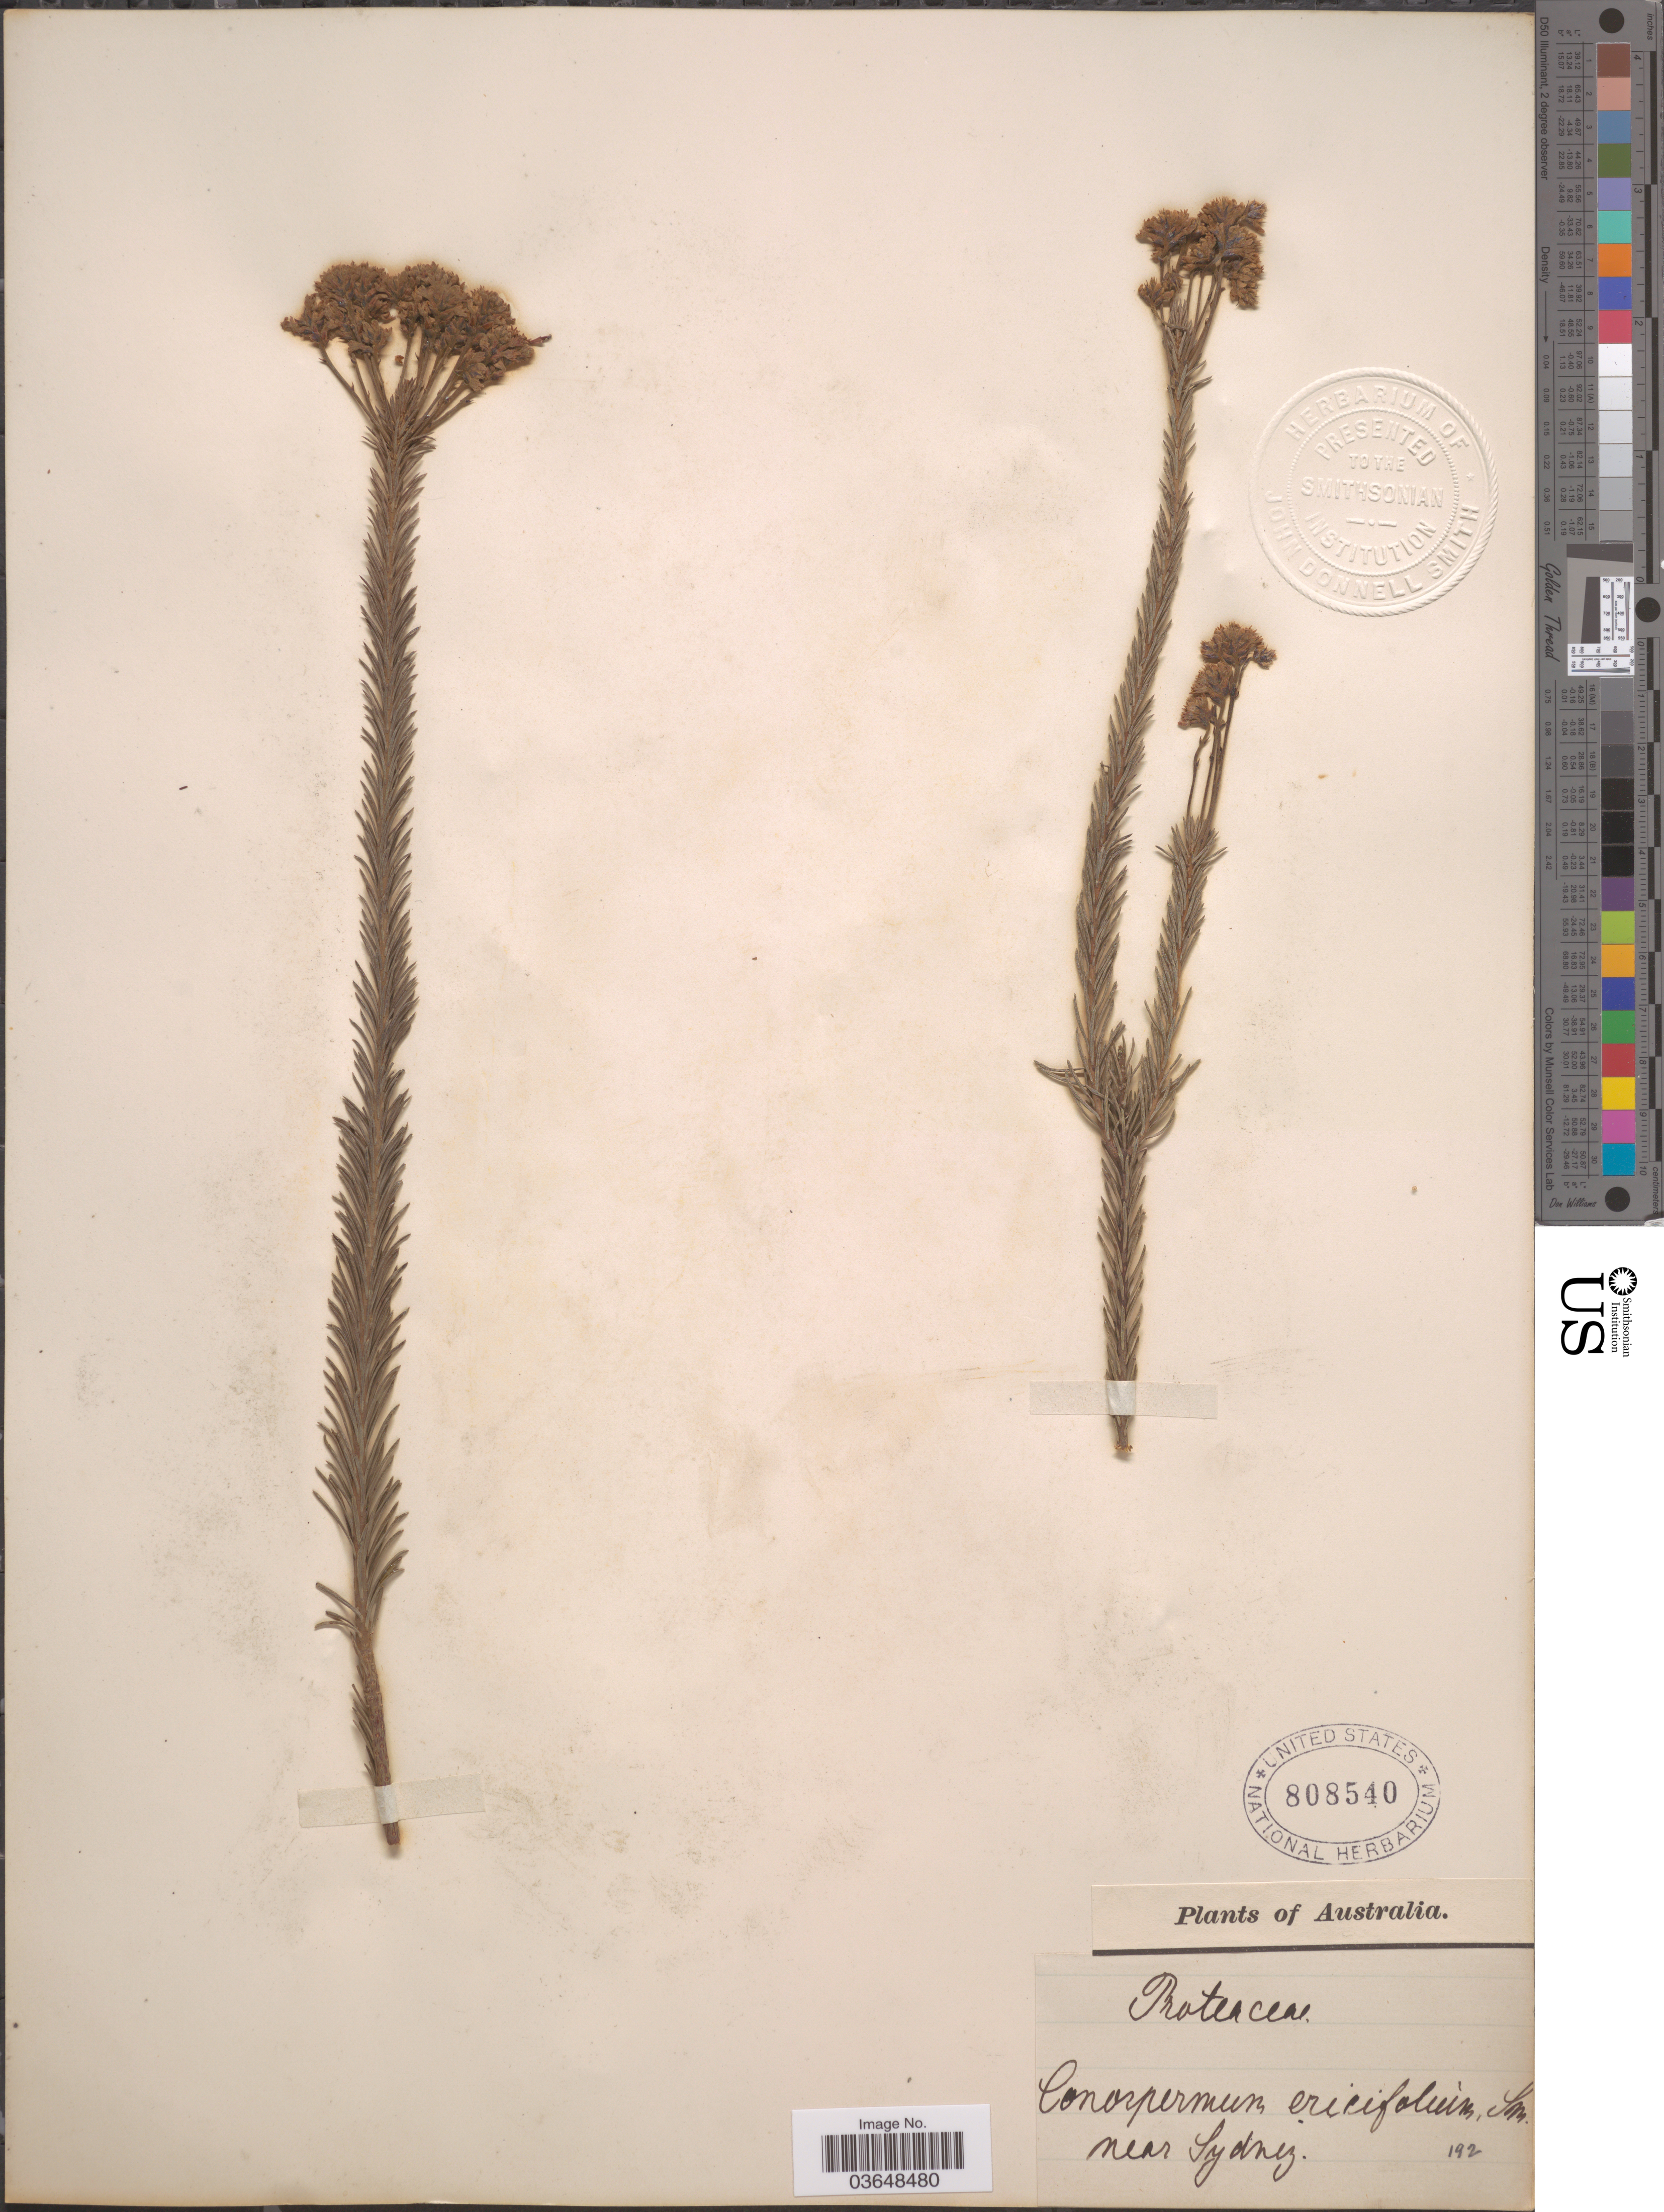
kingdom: Plantae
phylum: Tracheophyta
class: Magnoliopsida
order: Proteales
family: Proteaceae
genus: Conospermum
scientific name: Conospermum ericifolium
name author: Sm.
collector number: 192?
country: Australia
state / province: New South Wales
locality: Near Sydney.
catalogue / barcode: US 808540